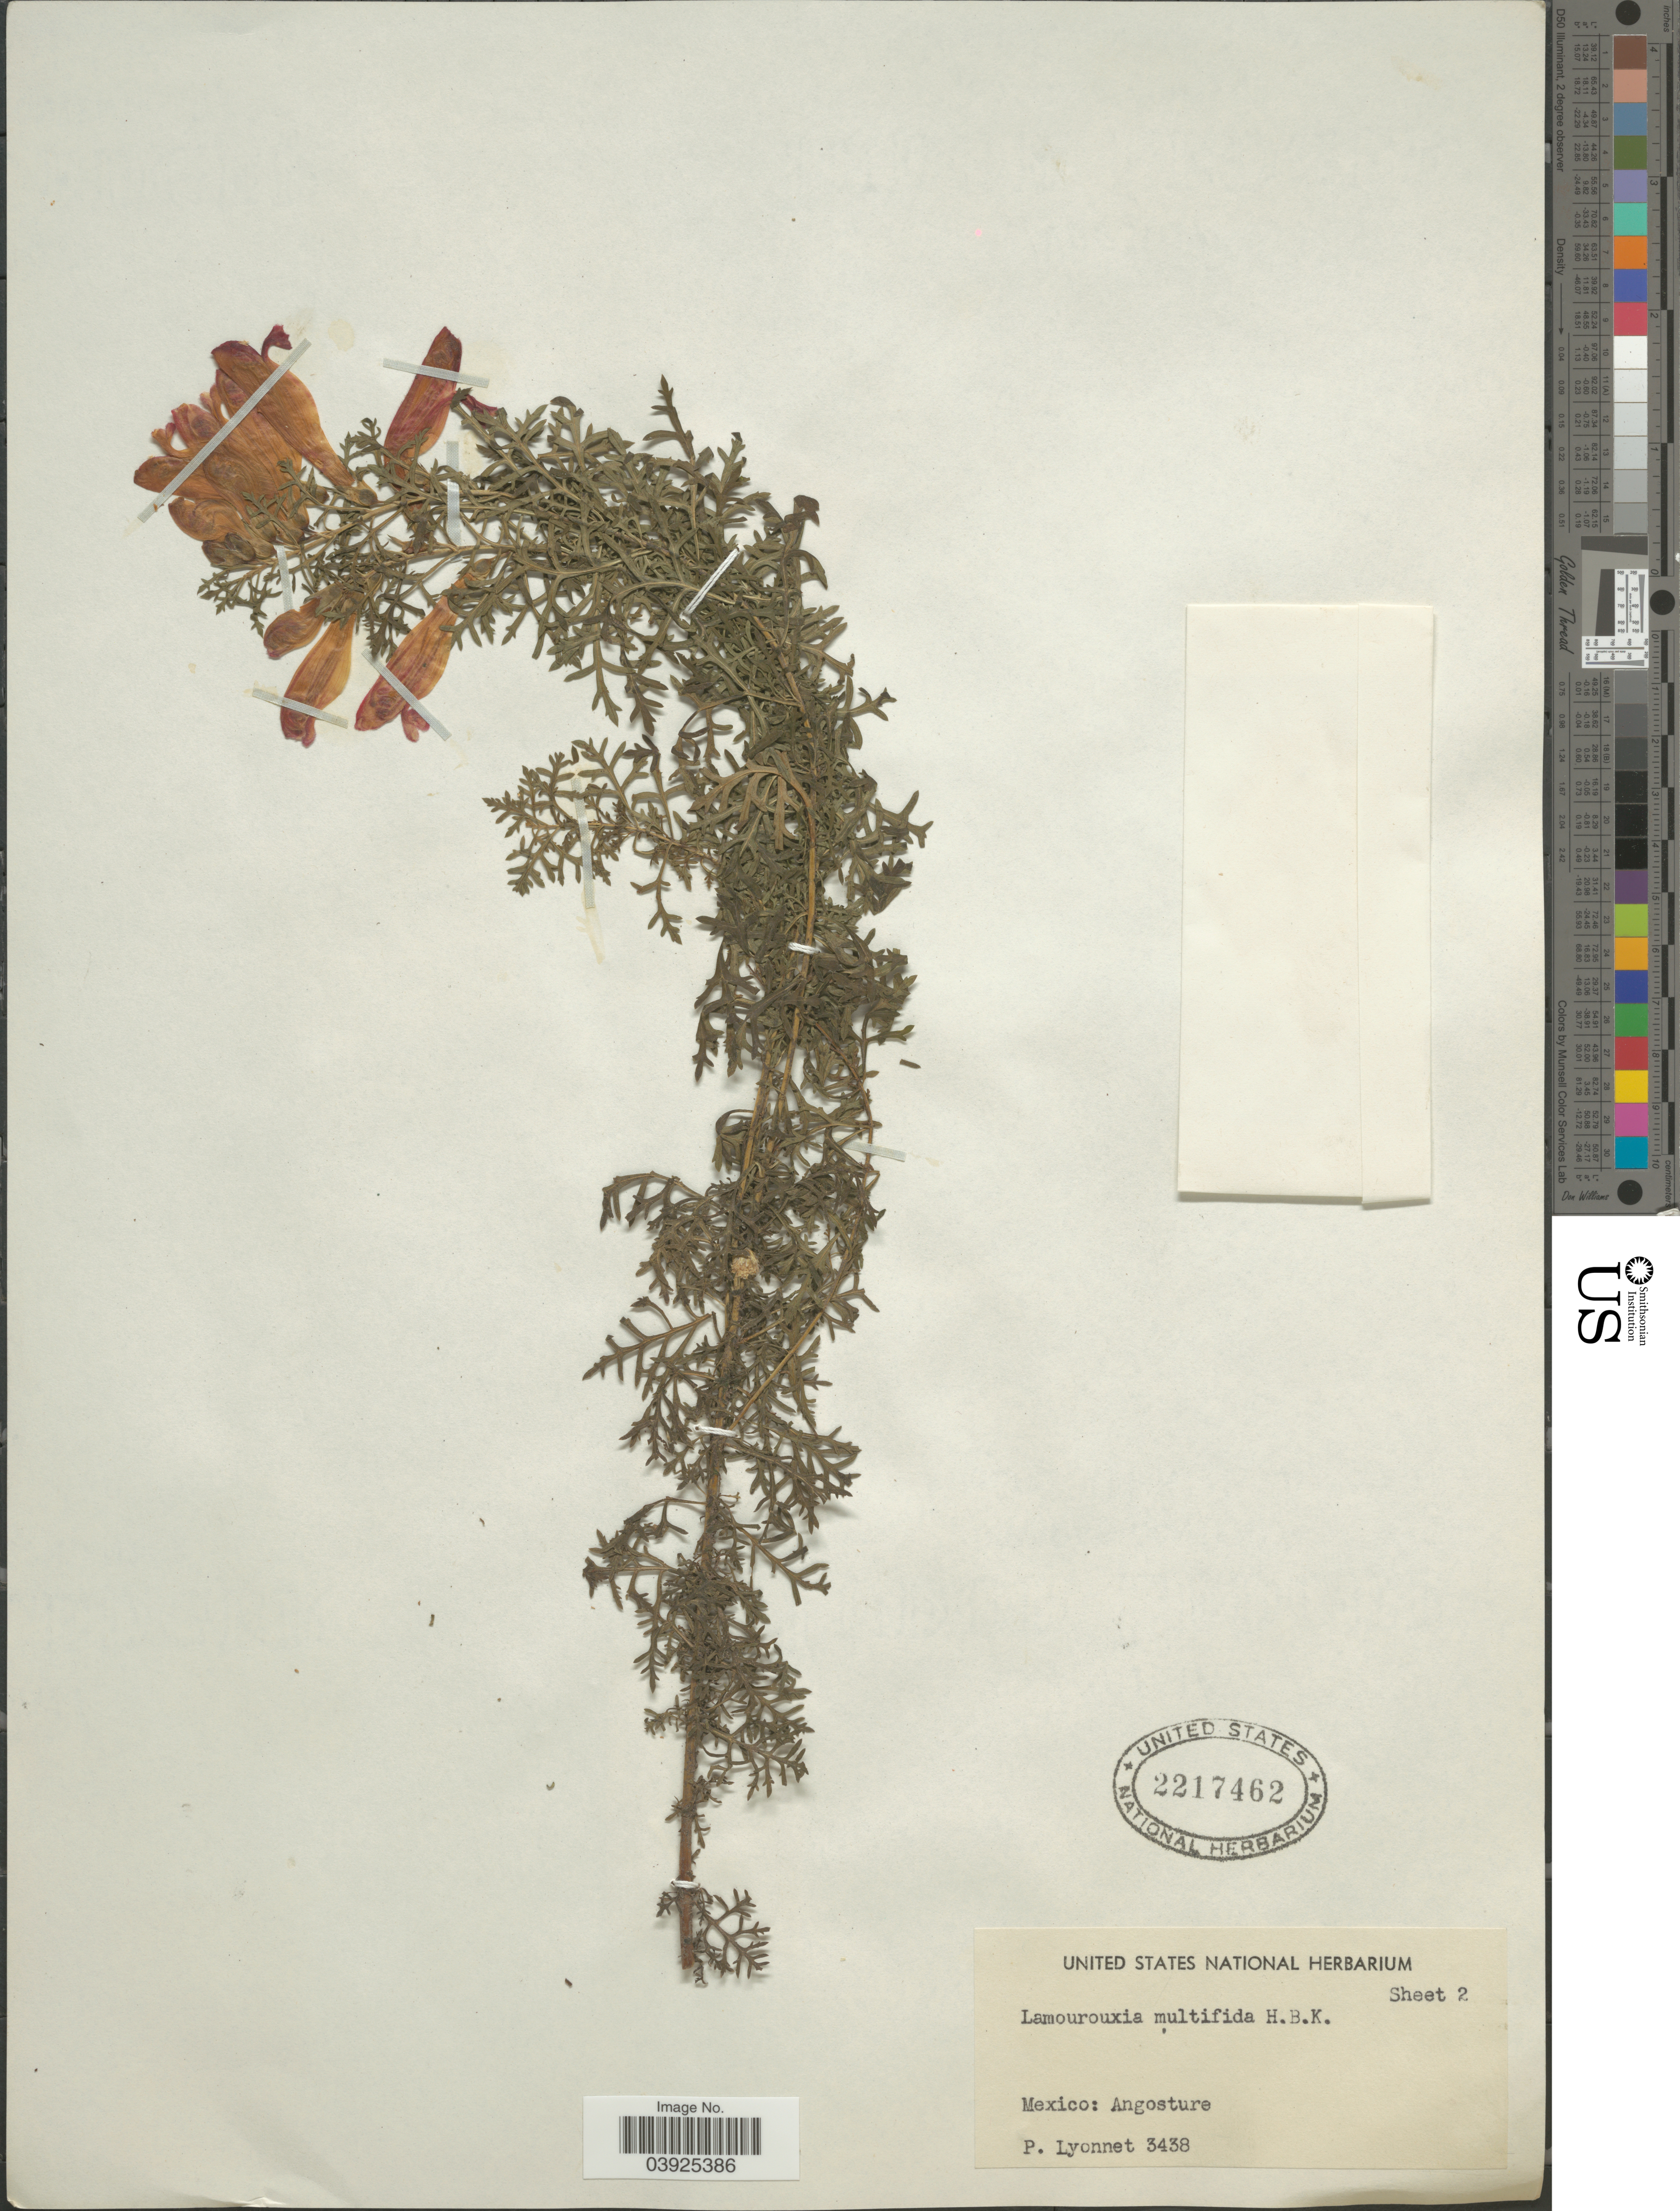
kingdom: Plantae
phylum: Tracheophyta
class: Magnoliopsida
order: Lamiales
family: Orobanchaceae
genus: Lamourouxia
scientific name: Lamourouxia multifida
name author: Kunth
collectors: P. Lyonnet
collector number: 3438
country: Mexico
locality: Angosture.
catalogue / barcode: US 2217462